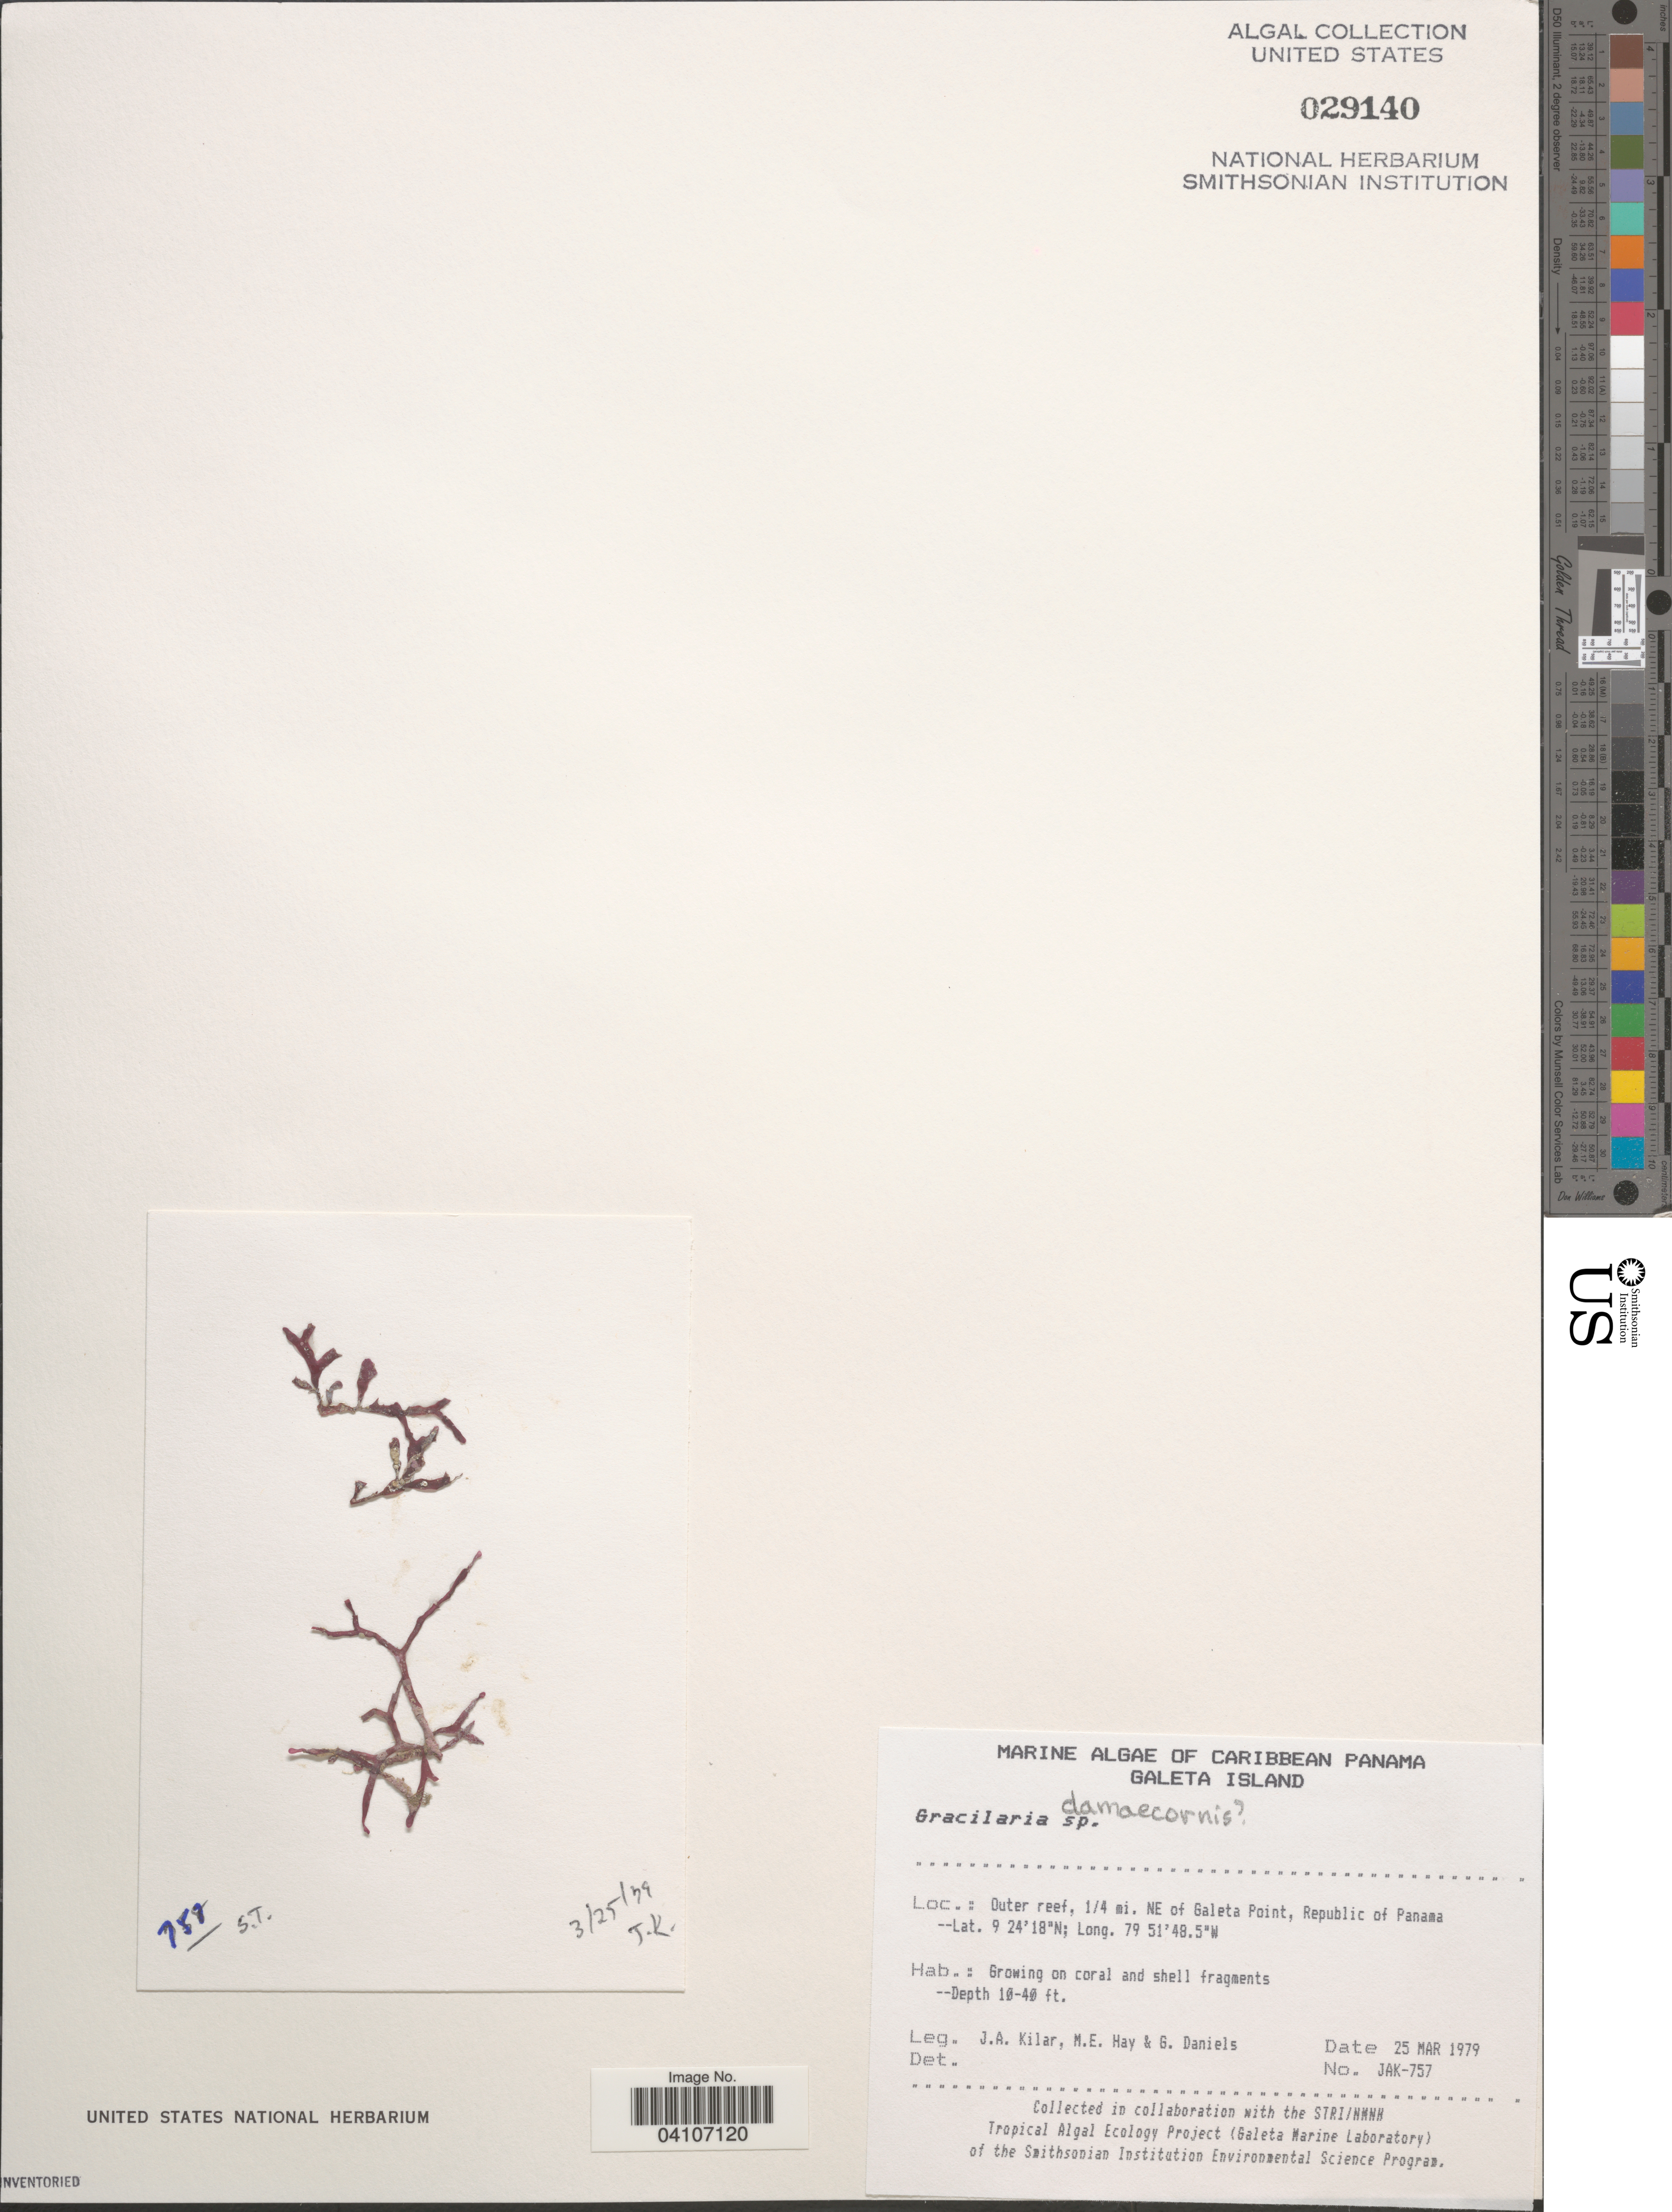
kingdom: Plantae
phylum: Rhodophyta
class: Florideophyceae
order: Gracilariales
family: Gracilariaceae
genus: Gracilaria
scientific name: Gracilaria damaecornis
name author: J. Agardh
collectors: J. A. Kilar, M. E. Hay & G. Daniels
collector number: JAK-757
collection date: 1979-03-25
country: Panama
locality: Outer reef, 1/4 mi. NE of Galeta Point.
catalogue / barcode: US 29140